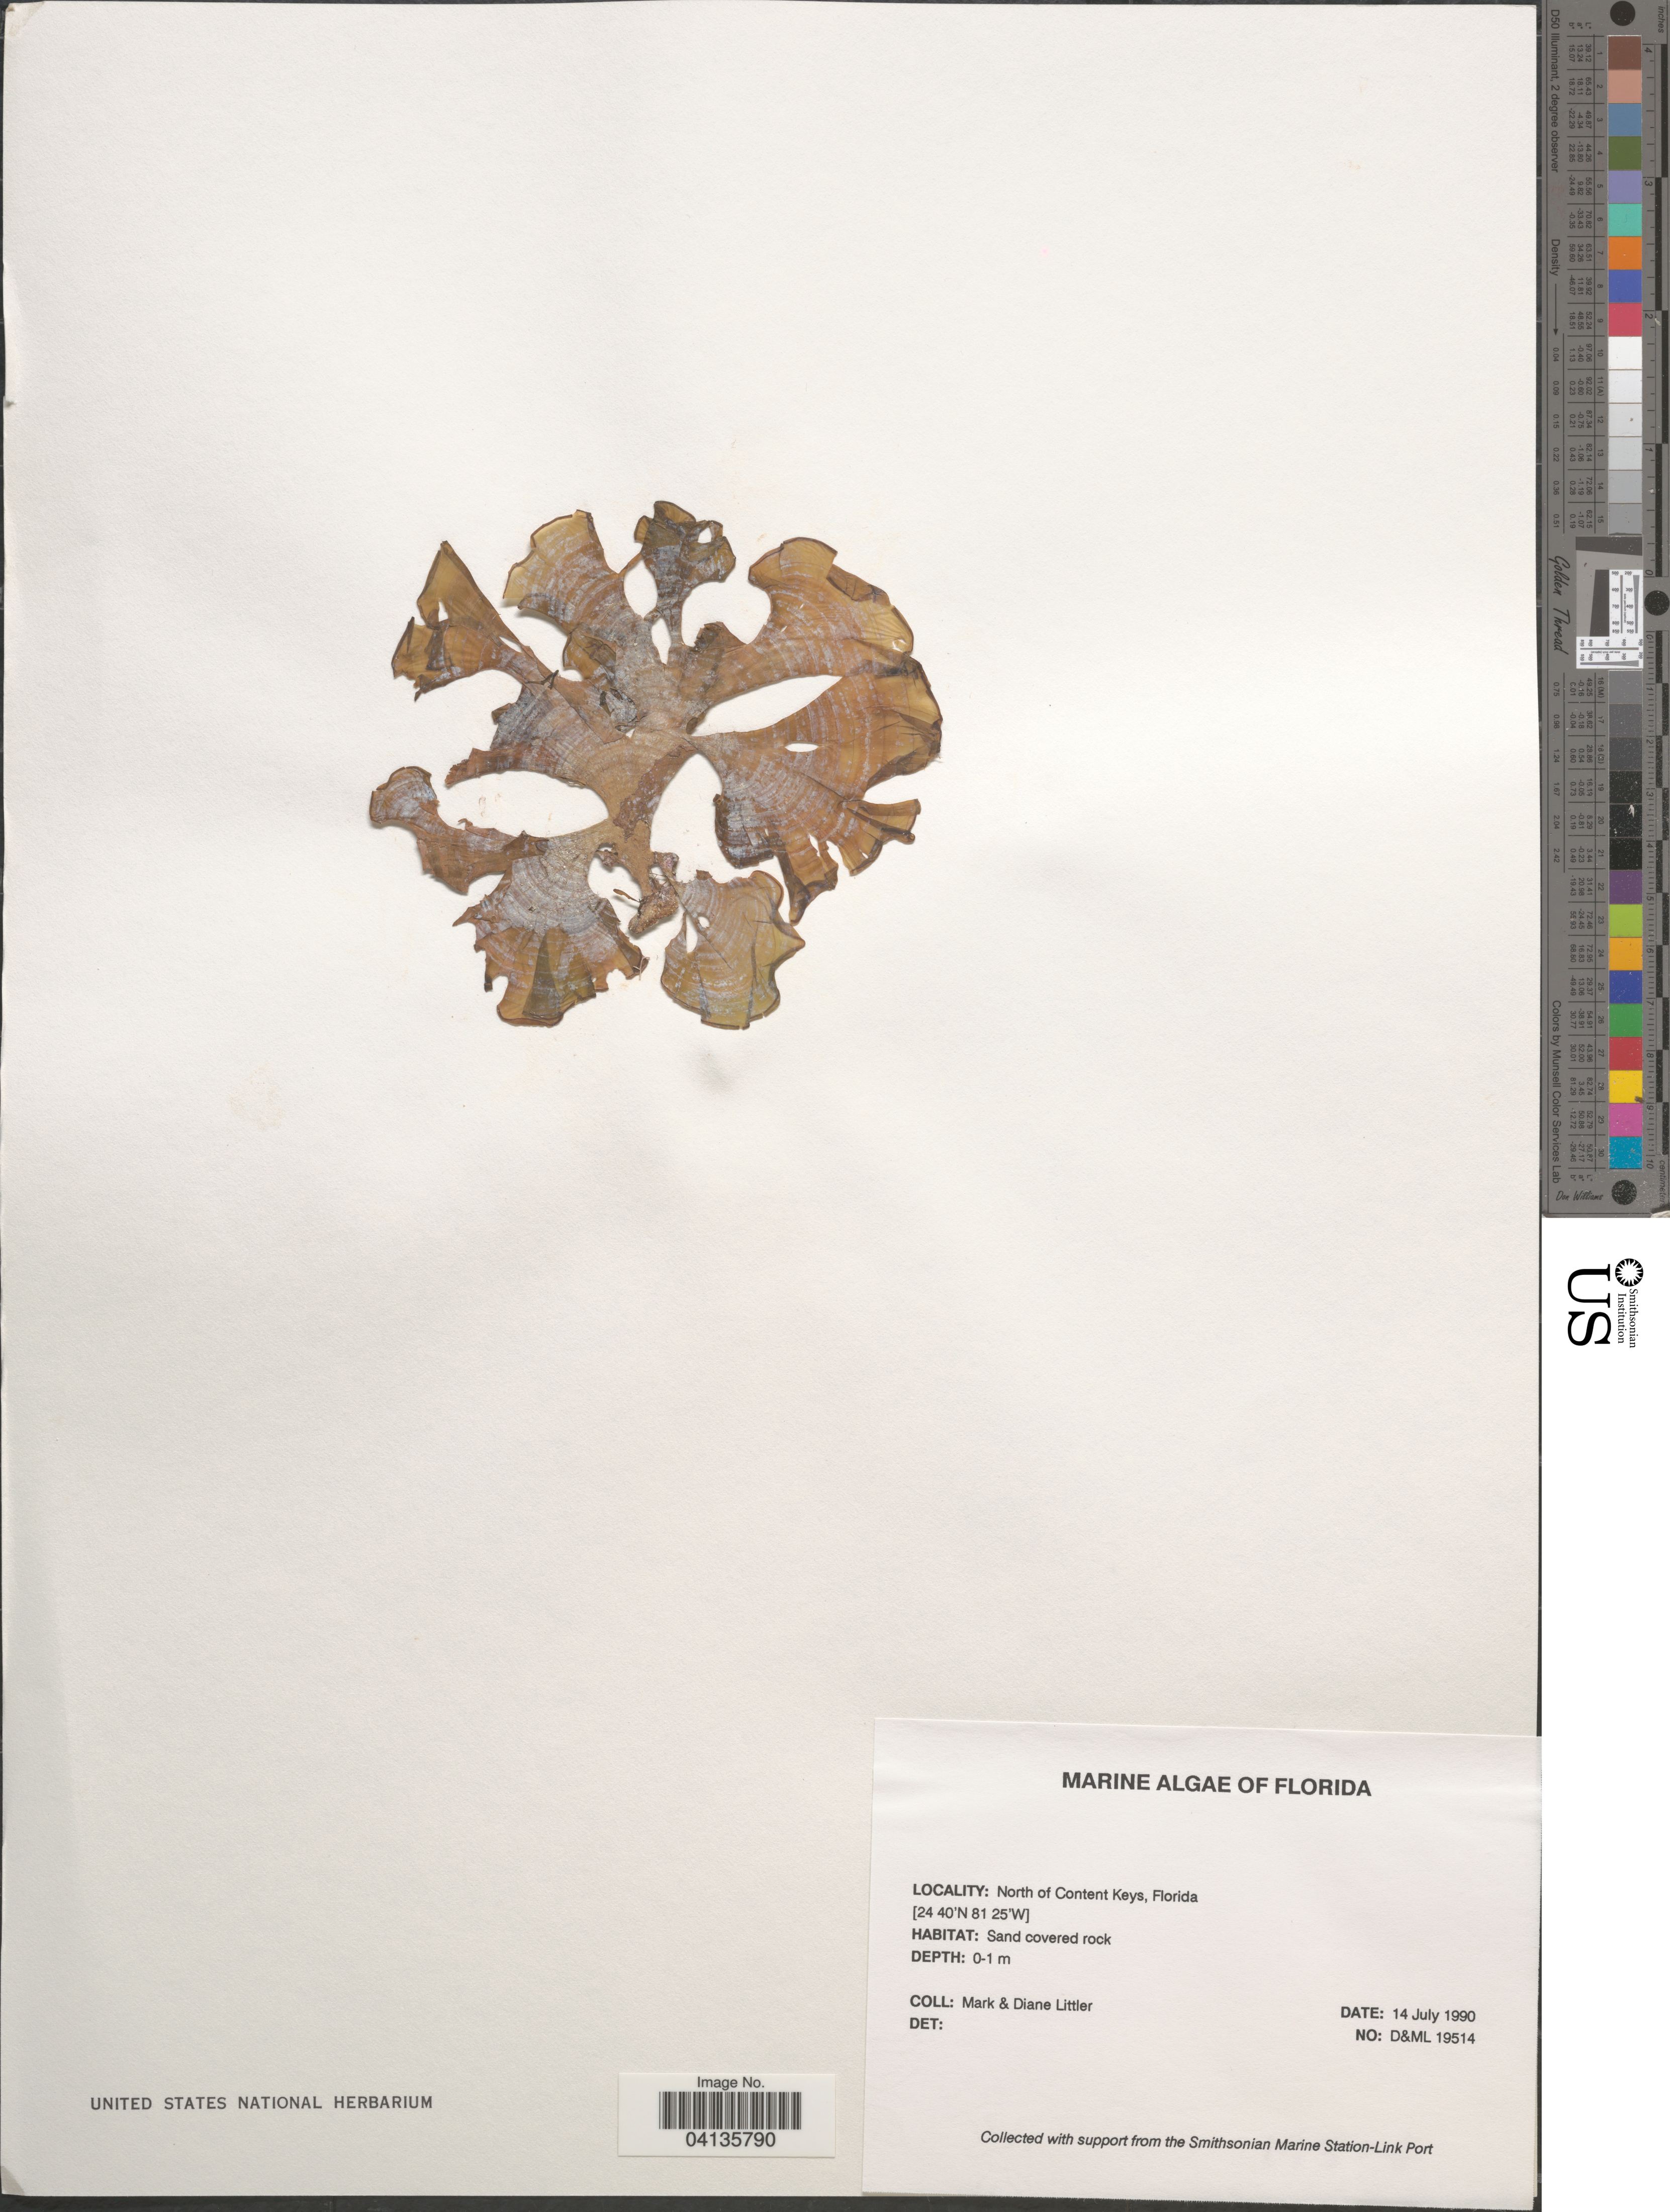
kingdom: Chromista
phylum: Ochrophyta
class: Phaeophyceae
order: Dictyotales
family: Dictyotaceae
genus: Padina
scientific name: Padina gymnospora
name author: (Kütz.) O.G. Sond.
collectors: M. Littler & D. S. Littler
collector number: D&ML 19514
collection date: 1990-07-14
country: United States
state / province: Florida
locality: North of Content Keys.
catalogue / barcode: US 240488